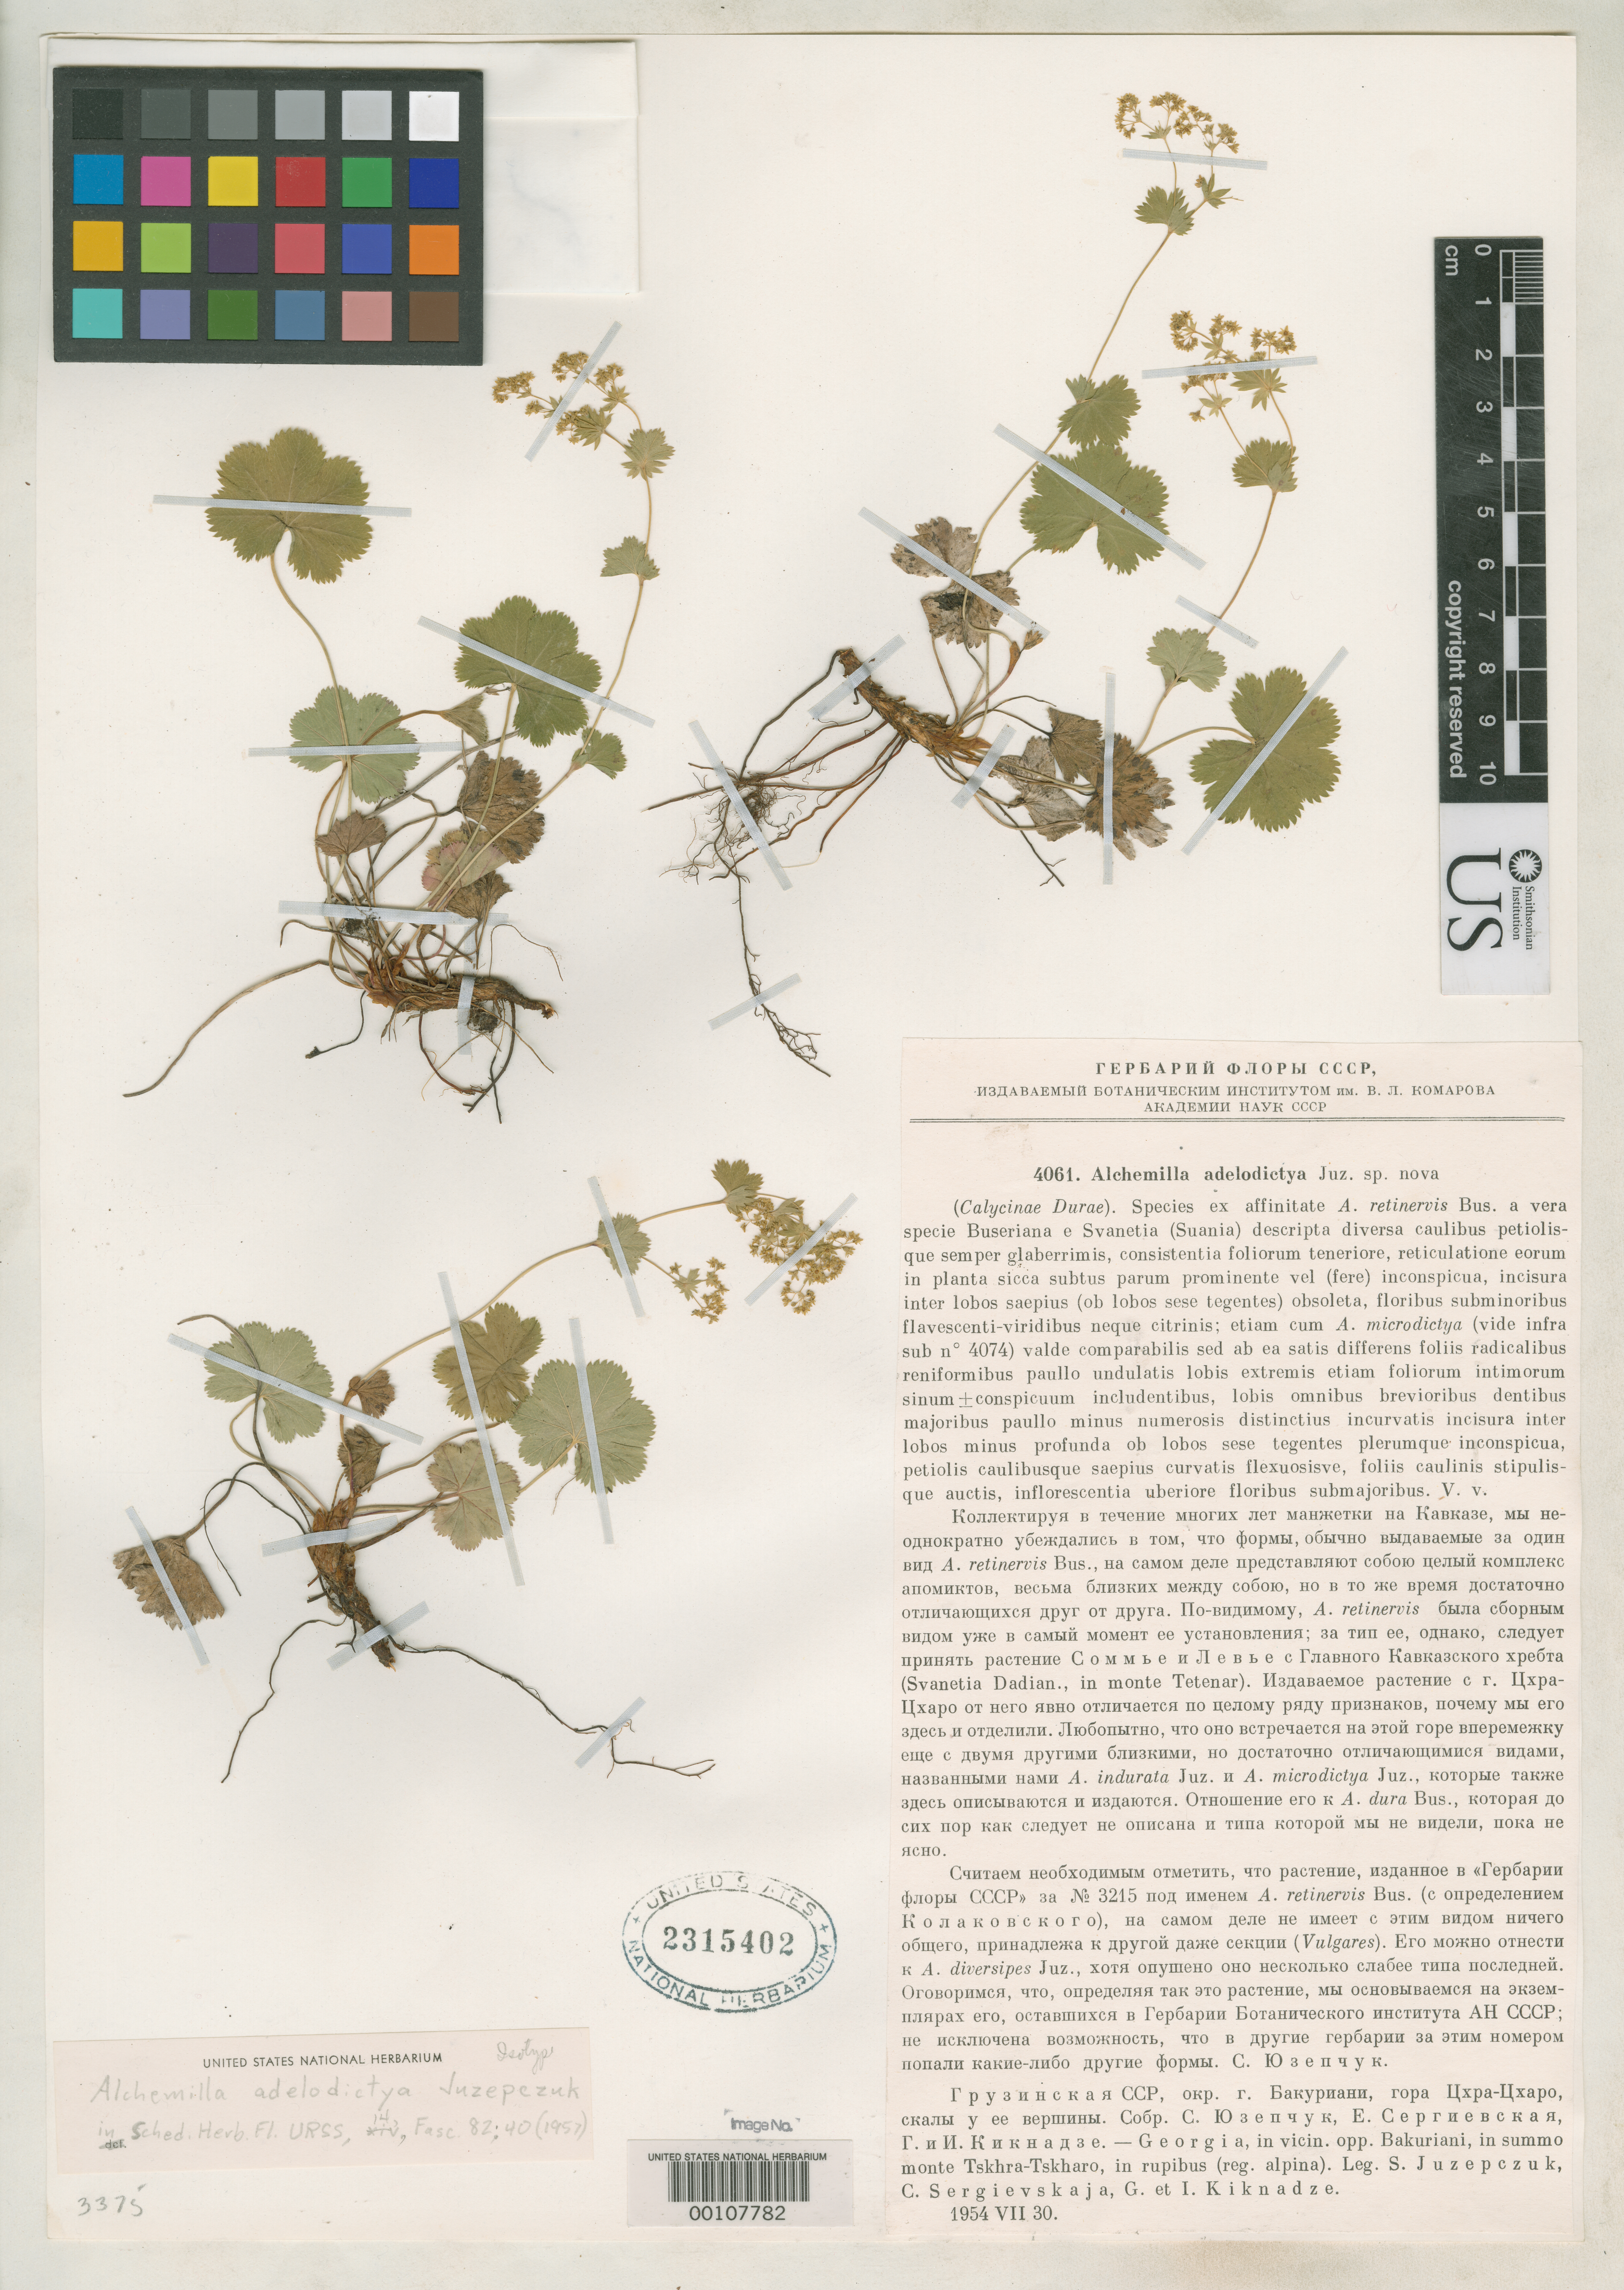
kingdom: Plantae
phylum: Tracheophyta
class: Magnoliopsida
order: Rosales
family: Rosaceae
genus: Alchemilla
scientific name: Alchemilla adelodictya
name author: Juz.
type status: Isotype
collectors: S. V. Juzepczuk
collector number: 4061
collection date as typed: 30 Jul 1954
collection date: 1954-07-30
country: Georgia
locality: Bakhuriani. (on label as Georgian SSR, USSR).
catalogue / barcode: US 2315402